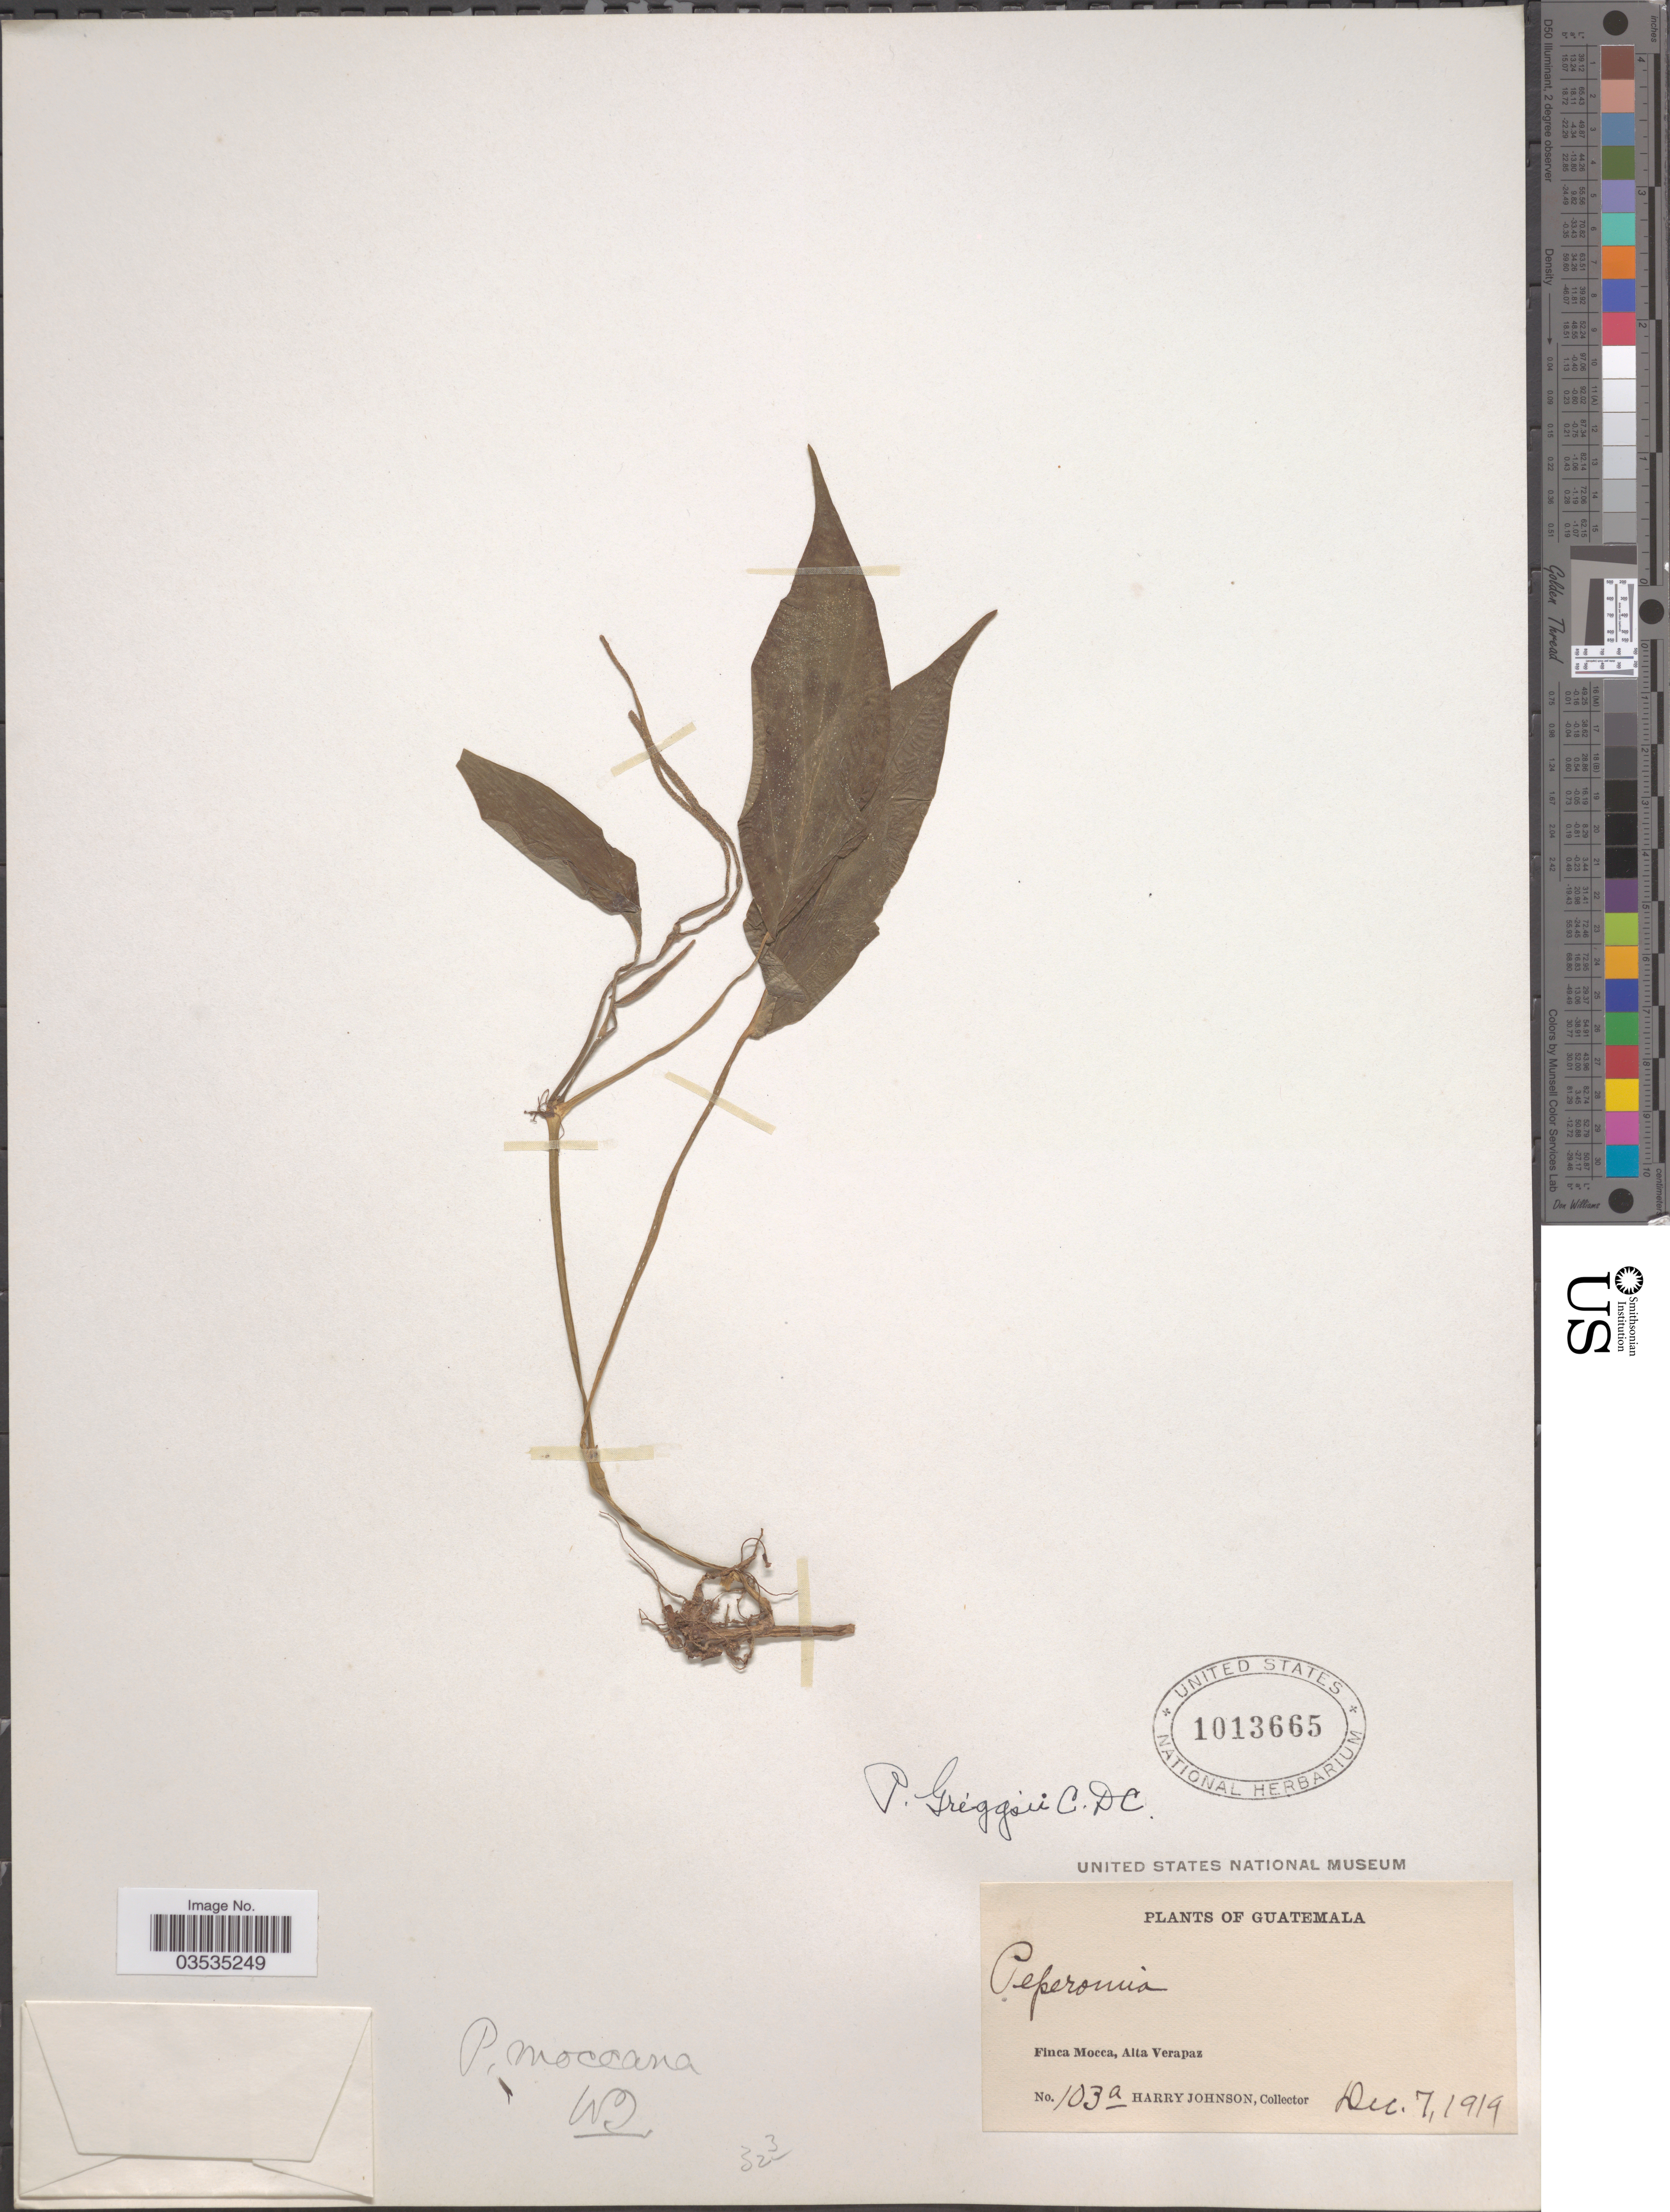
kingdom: Plantae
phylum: Tracheophyta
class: Magnoliopsida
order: Piperales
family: Piperaceae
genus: Peperomia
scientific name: Peperomia griggsii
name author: C. DC.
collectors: H. Johnson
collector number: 103a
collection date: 1919-12-07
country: Guatemala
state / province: Alta Verapaz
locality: Finca Mocca.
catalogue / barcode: US 1013665